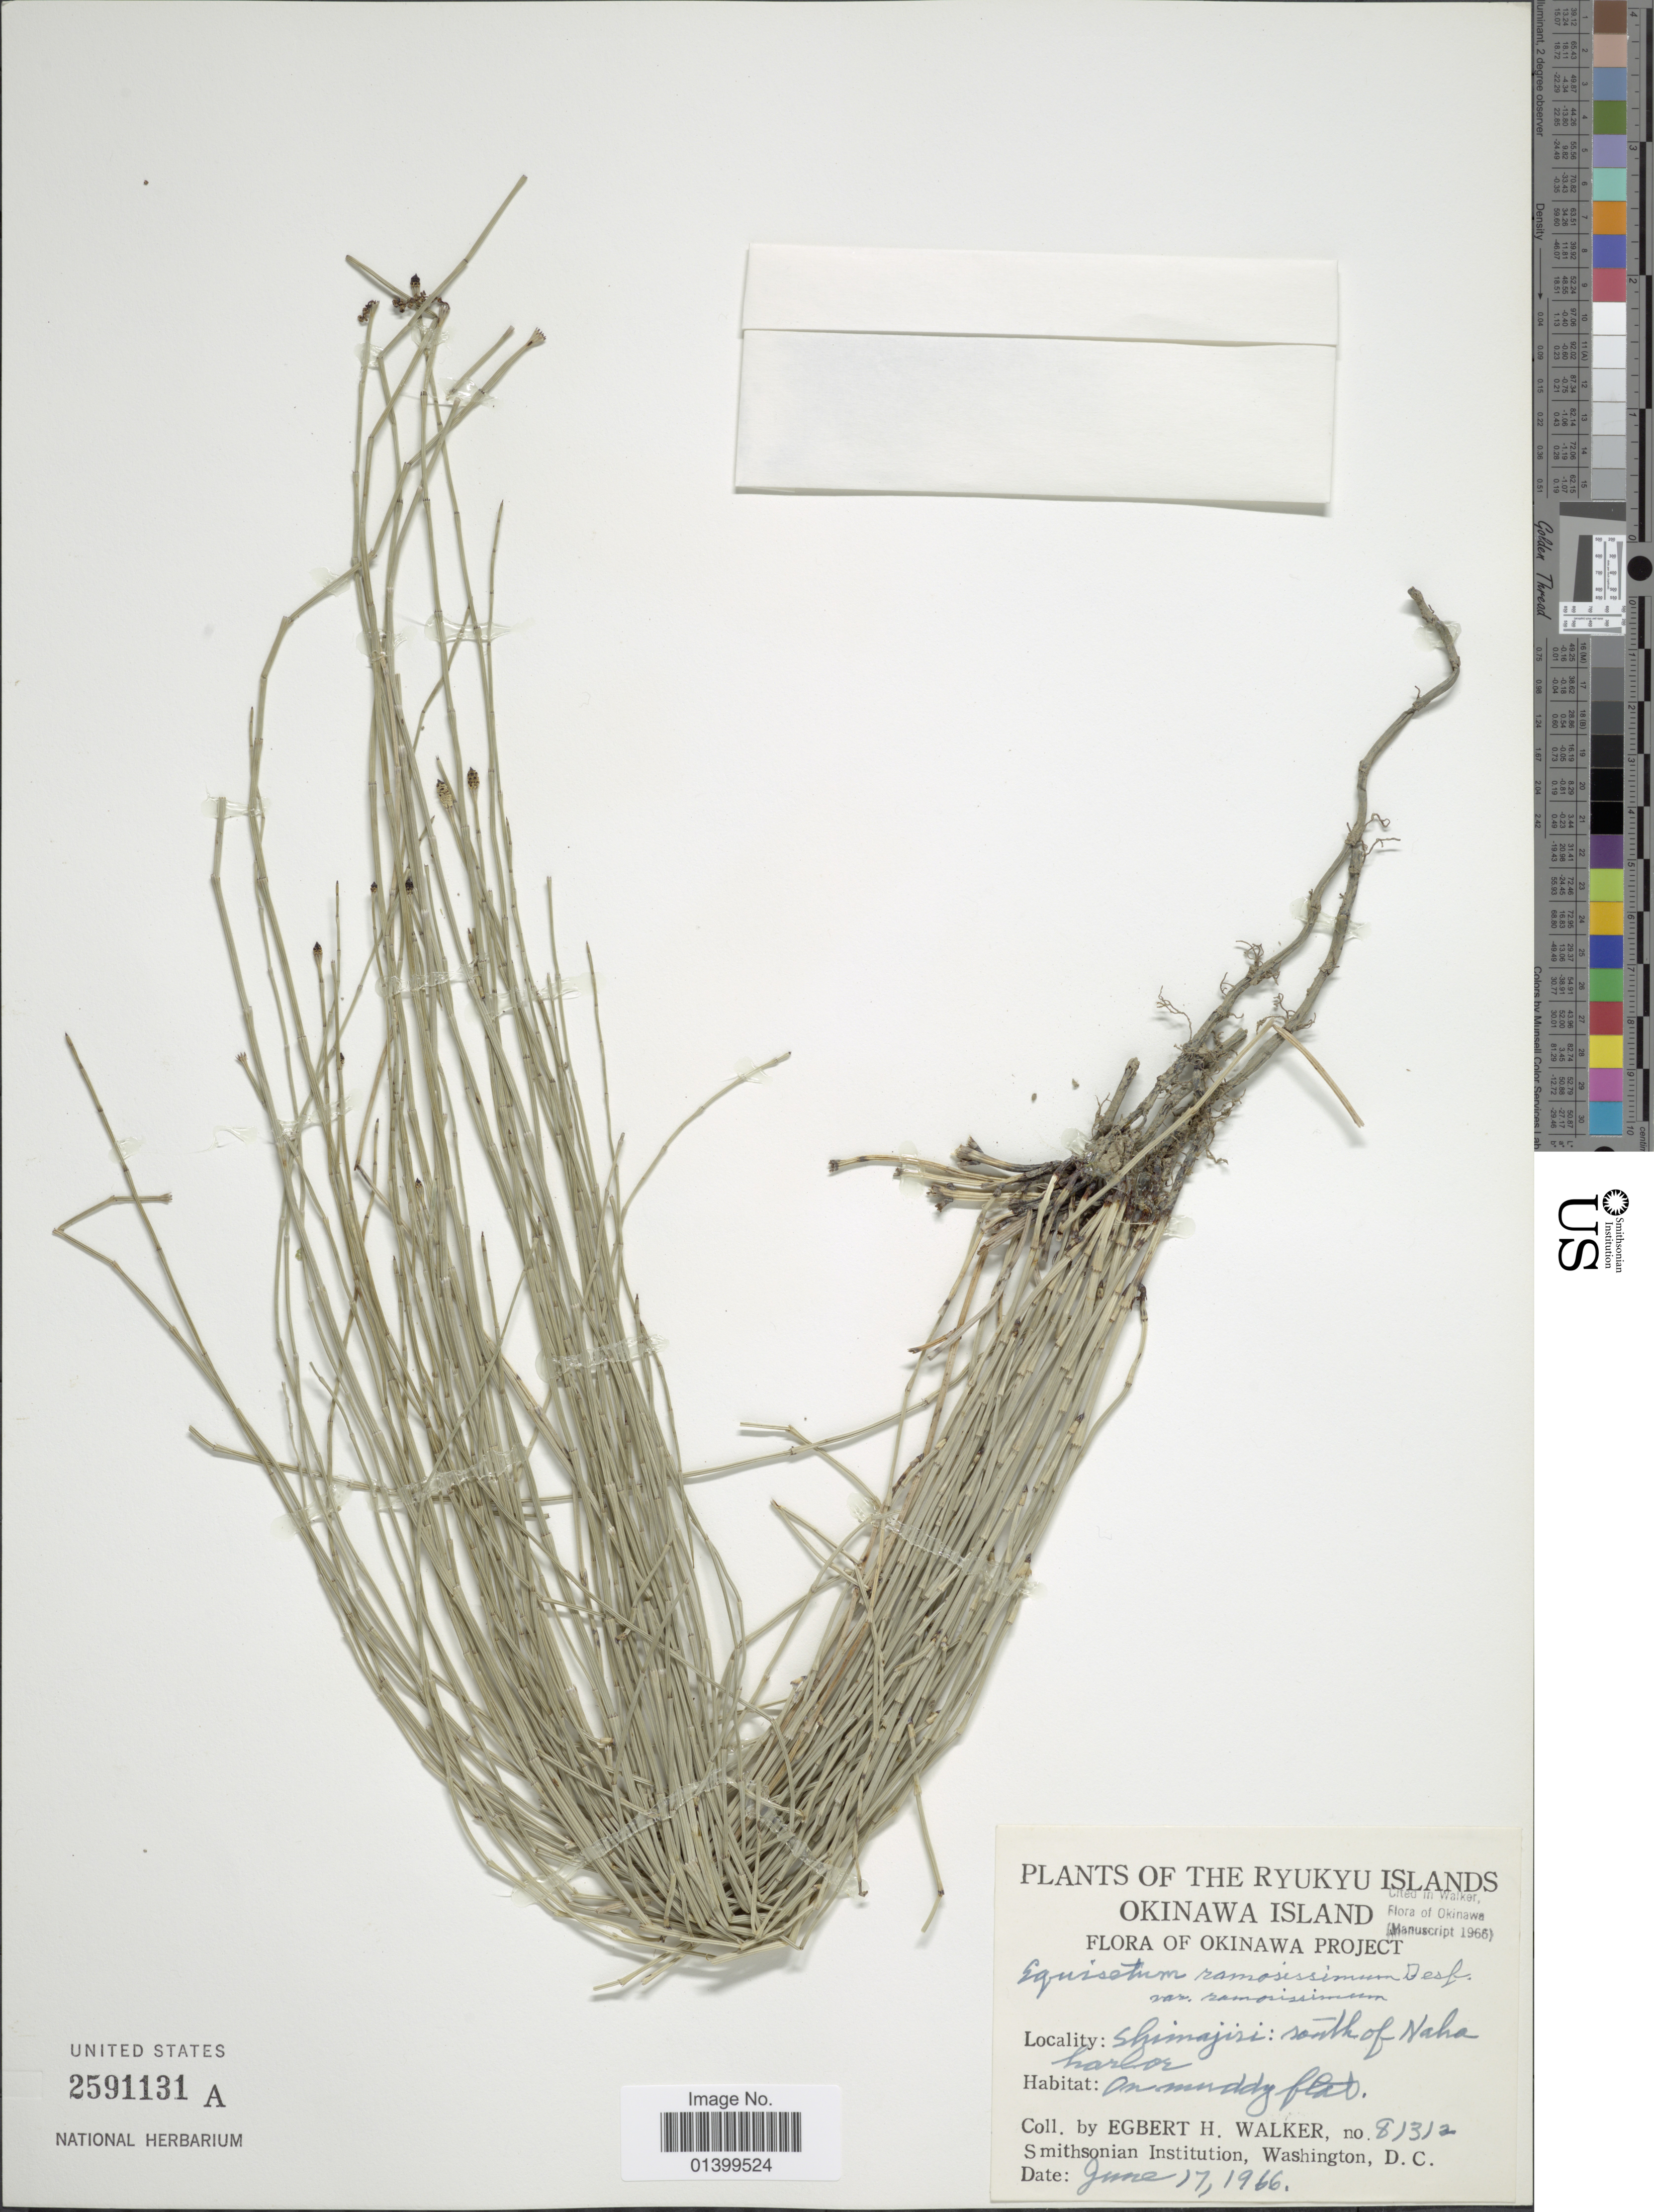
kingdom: Plantae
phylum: Tracheophyta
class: Polypodiopsida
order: Equisetales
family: Equisetaceae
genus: Equisetum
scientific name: Equisetum ramosissimum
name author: Desf.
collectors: E. H. Walker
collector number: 81312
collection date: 1966-06-17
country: Japan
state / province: Okinawa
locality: Plants of the Ryukyu Islands. Okinawa Island. Flora of Okinawa Project. Shimajiri: south of Naha harbor.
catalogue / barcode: US 2591131A